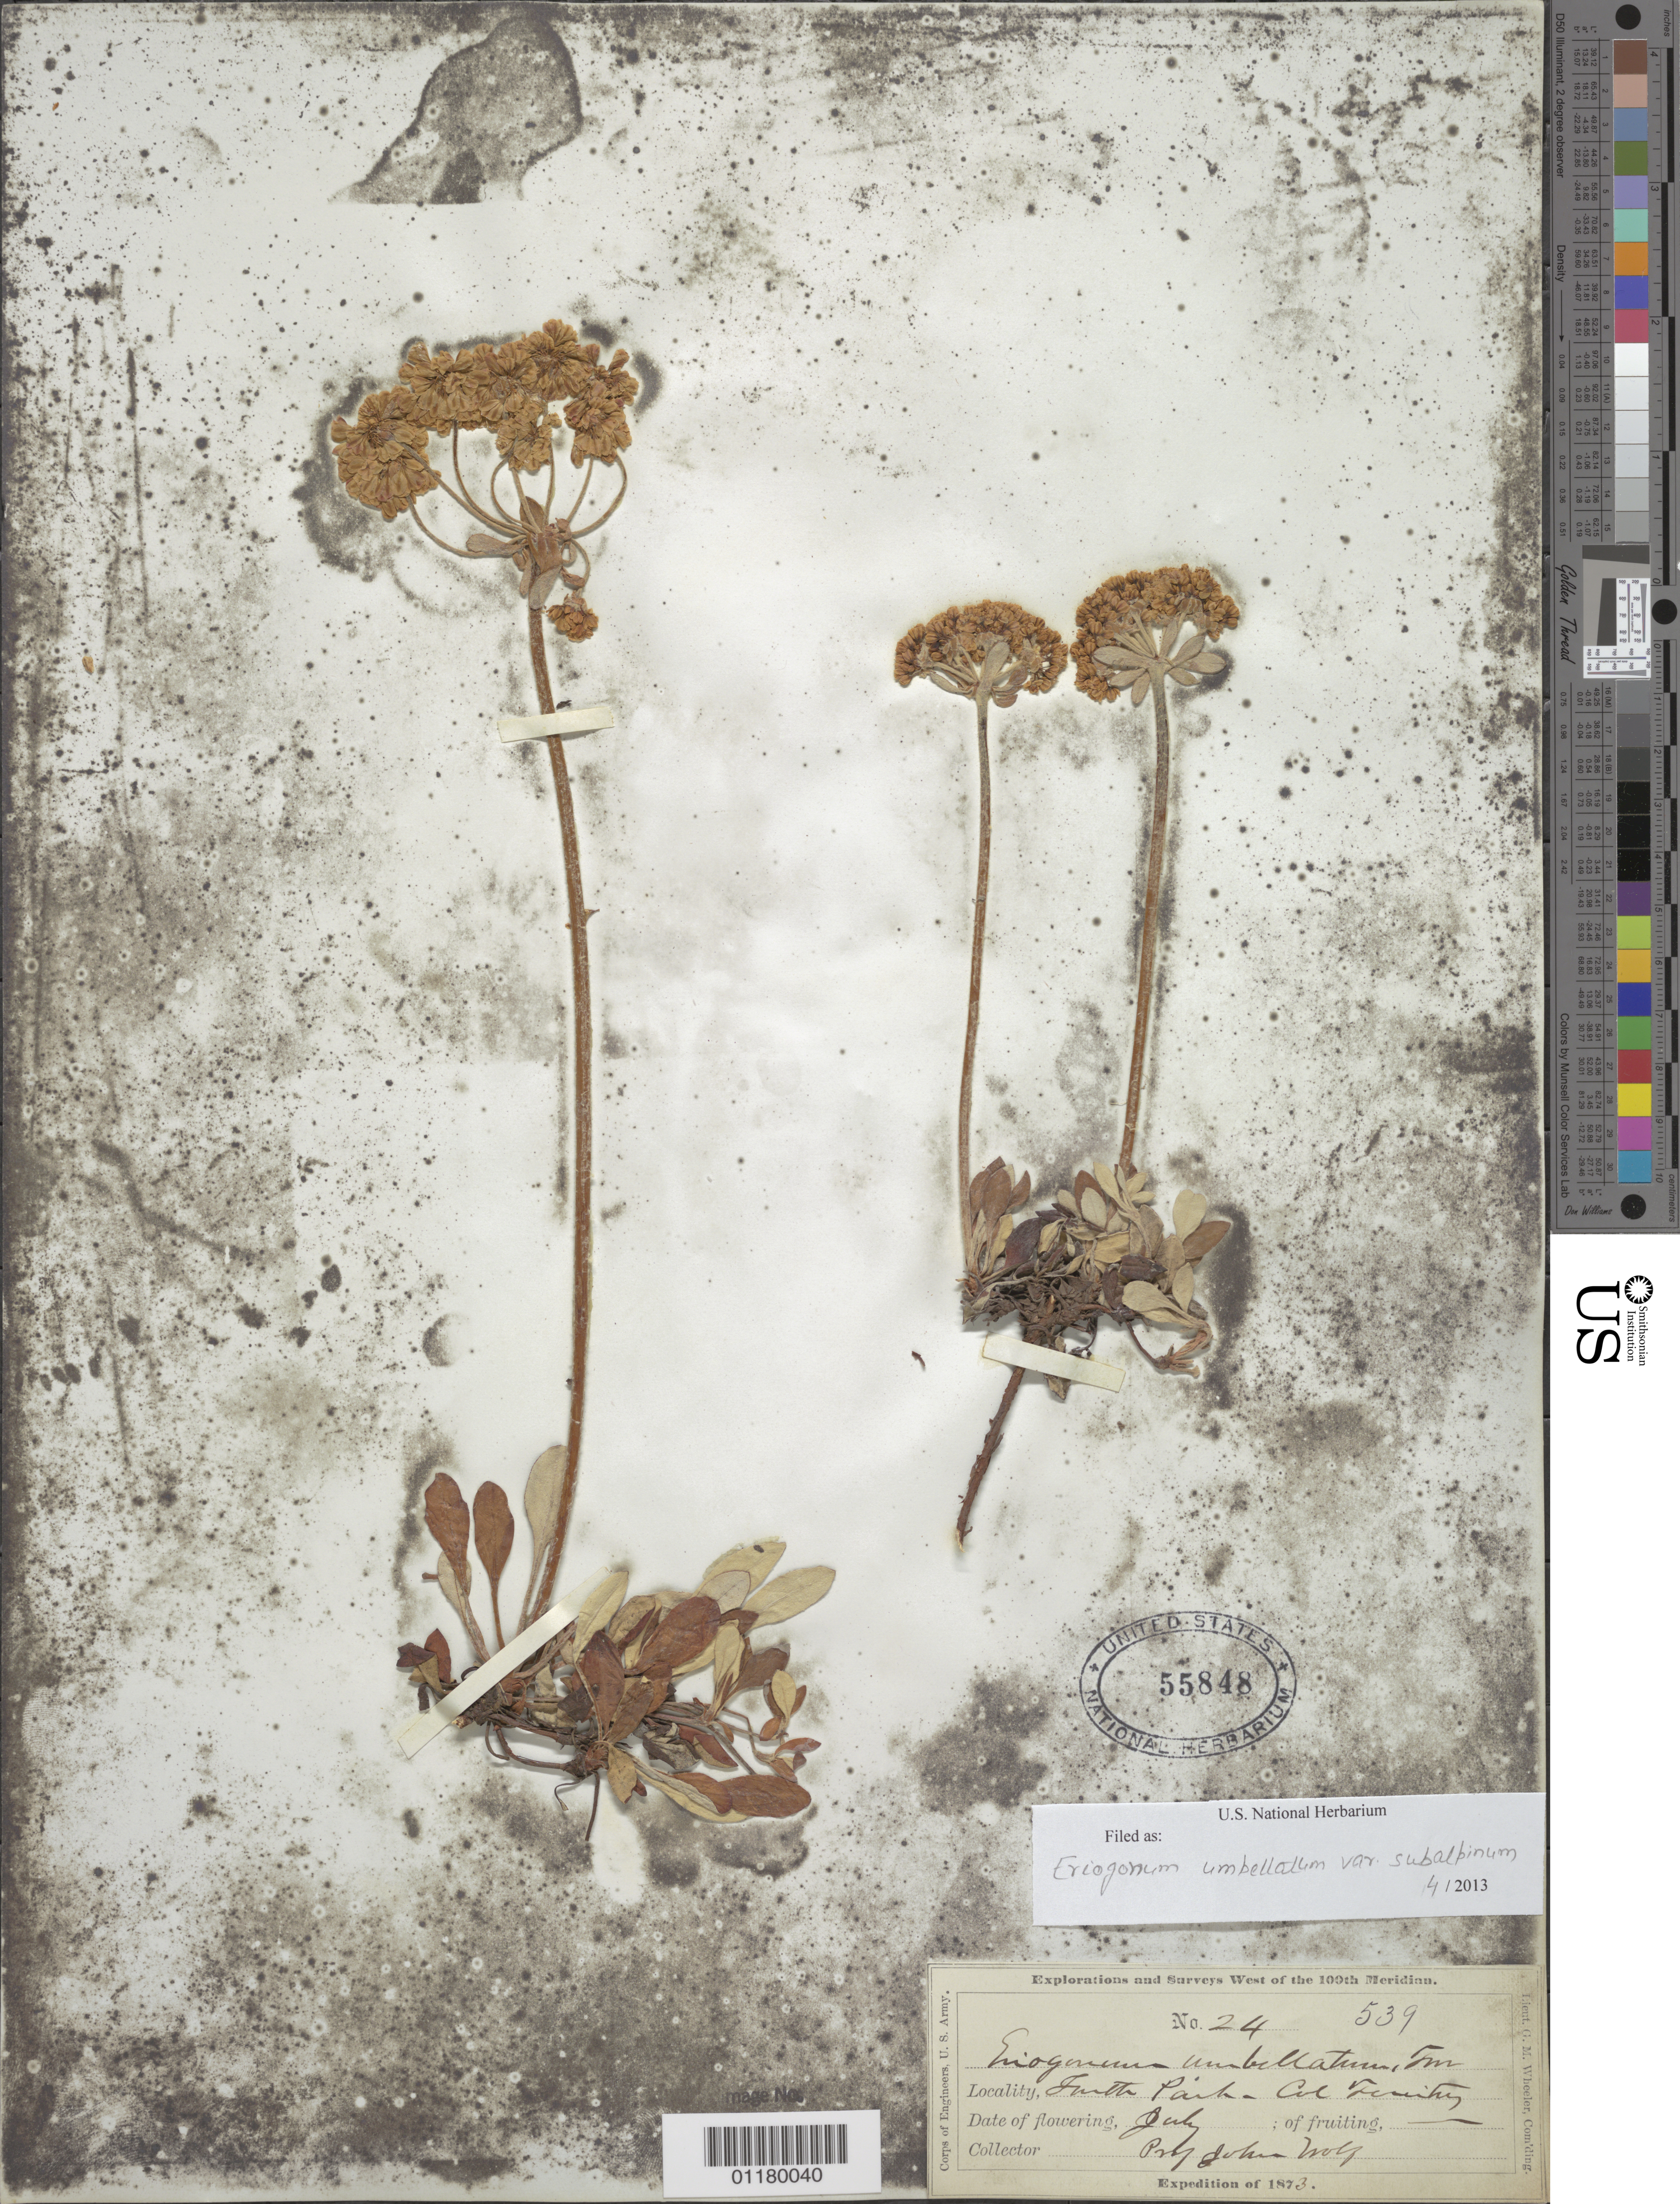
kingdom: Plantae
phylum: Tracheophyta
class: Magnoliopsida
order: Caryophyllales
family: Polygonaceae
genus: Eriogonum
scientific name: Eriogonum umbellatum var. subalpinum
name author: M.E. Jones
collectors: J. Wolf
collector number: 24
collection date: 1873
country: United States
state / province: Colorado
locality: South Park.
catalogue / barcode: US 55848